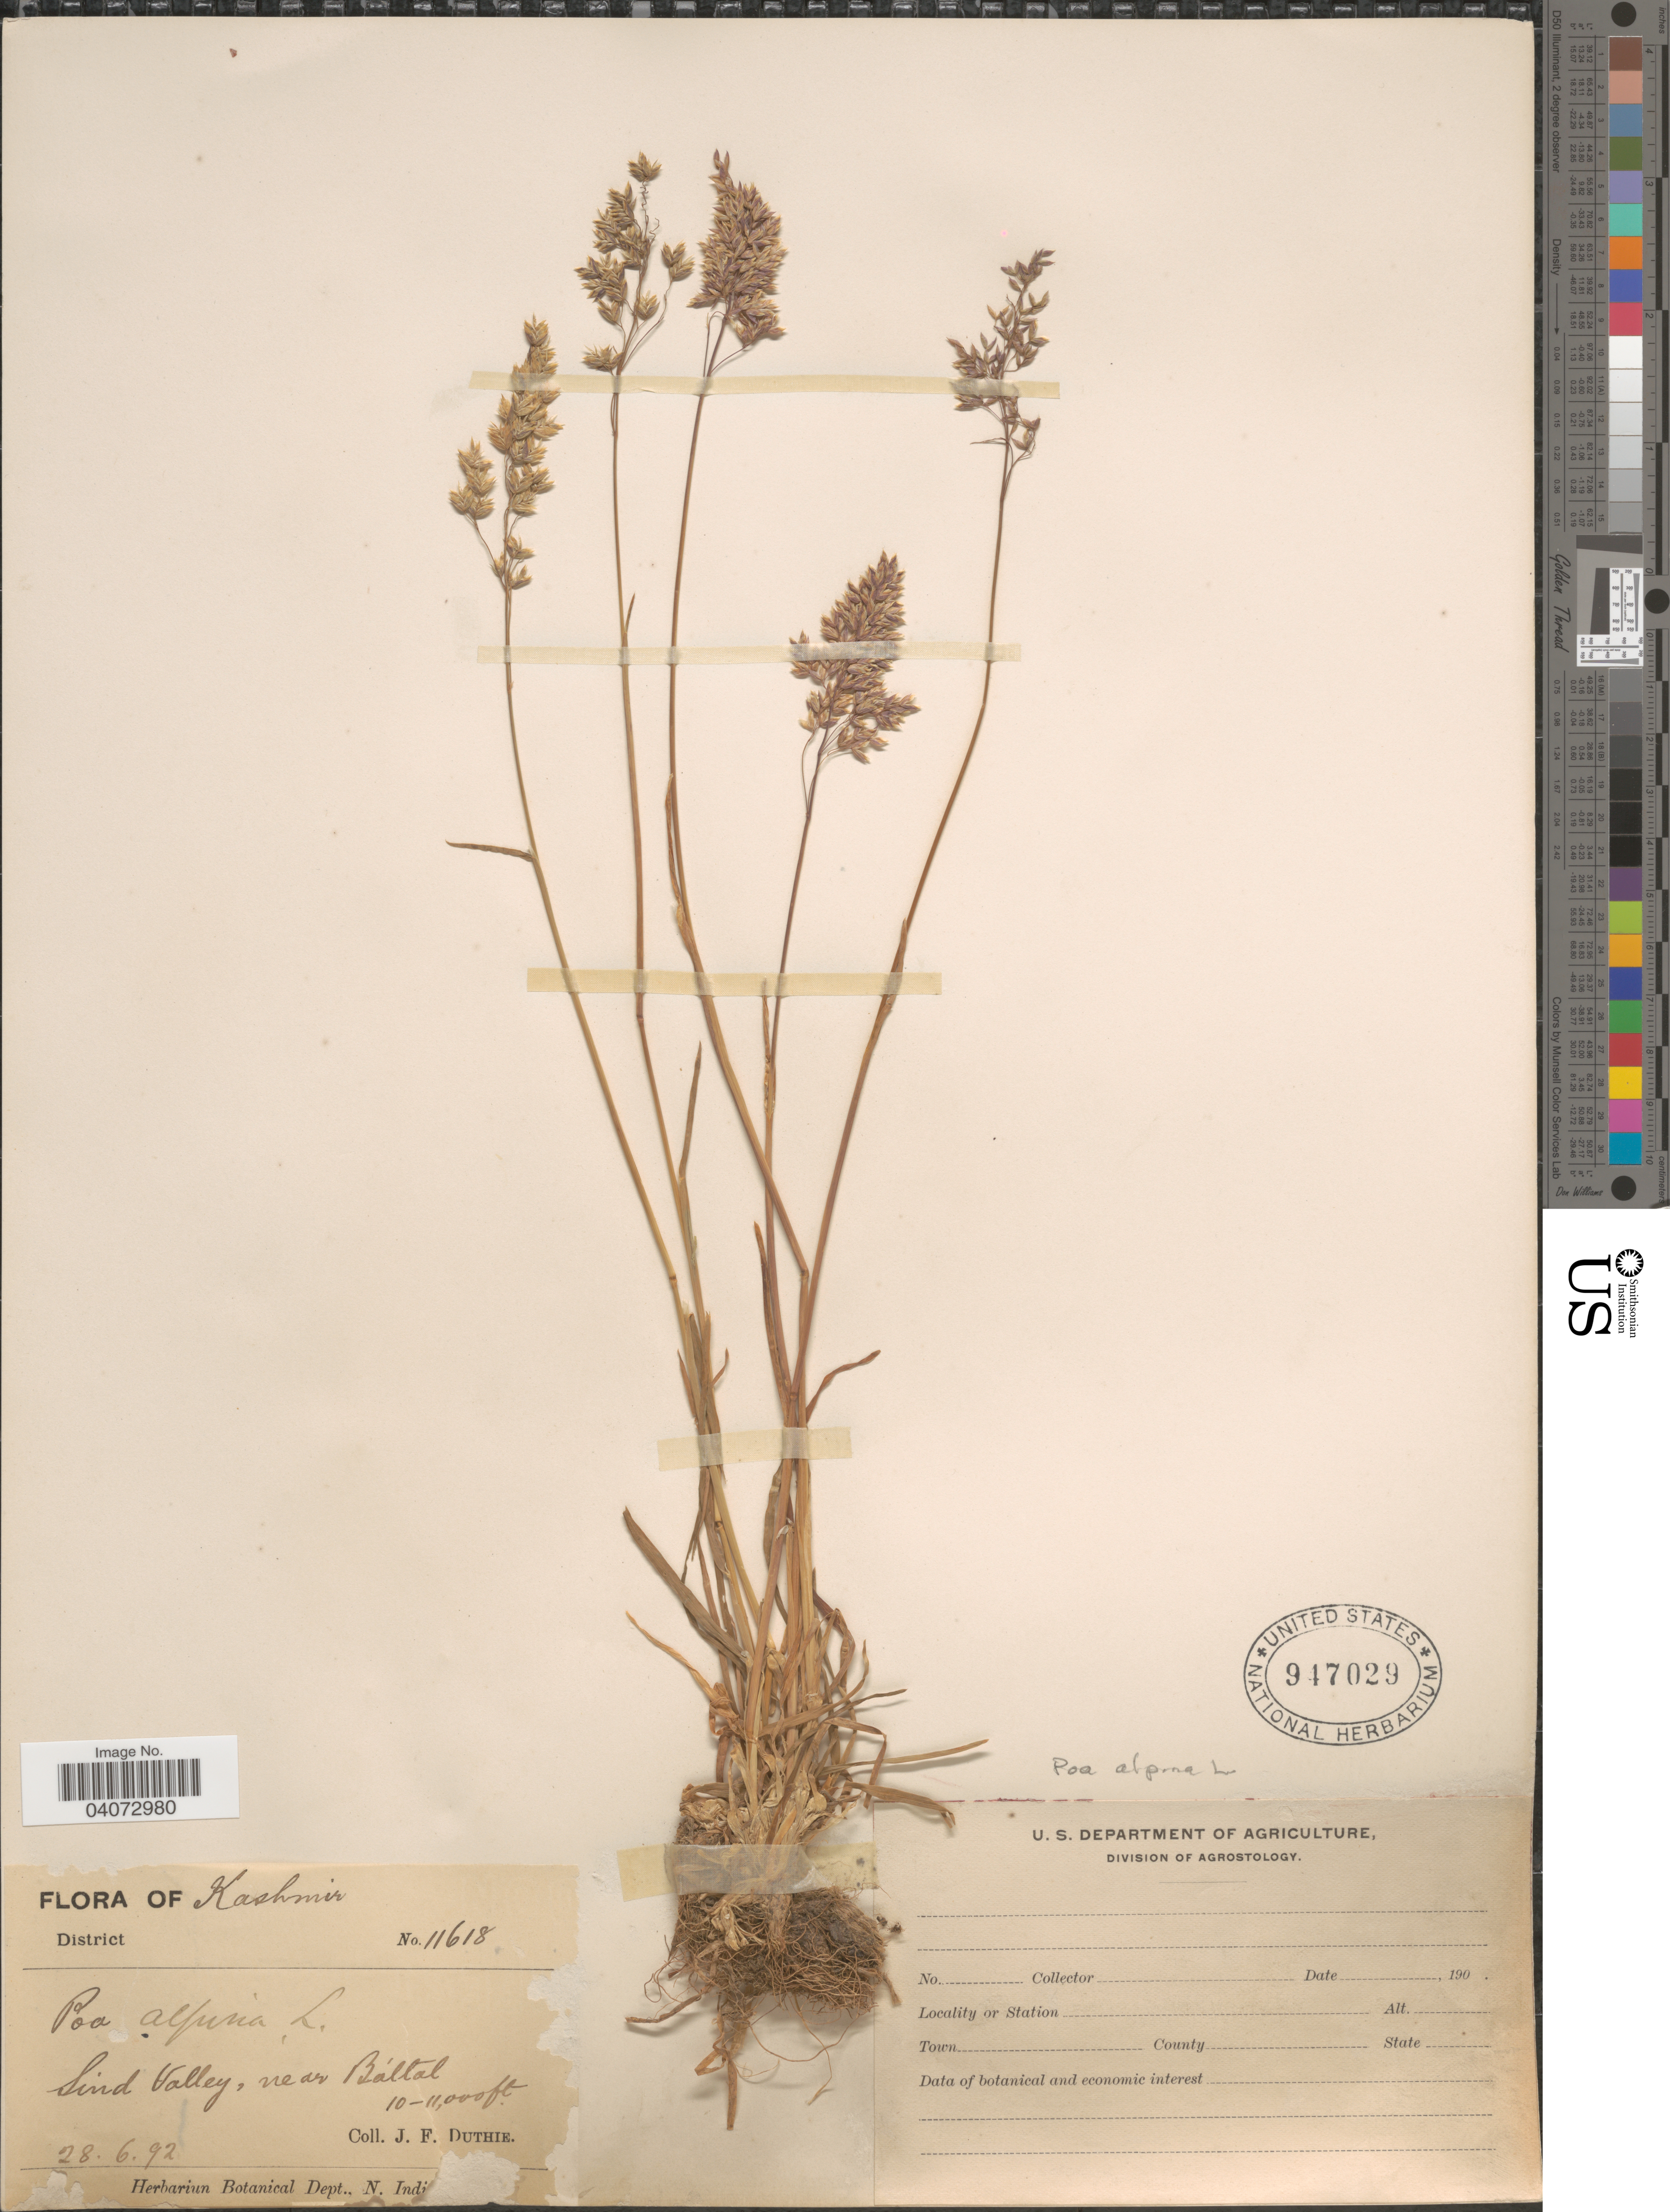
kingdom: Plantae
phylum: Tracheophyta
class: Liliopsida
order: Poales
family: Poaceae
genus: Poa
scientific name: Poa alpina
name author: L.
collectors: J. F. Duthie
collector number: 11618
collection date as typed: Transcribed d/m/y: 28/6/92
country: India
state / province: Jammu and Kashmir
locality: Kashmir. Sind Valley, near Báltal.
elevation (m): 3048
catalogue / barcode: US 947029